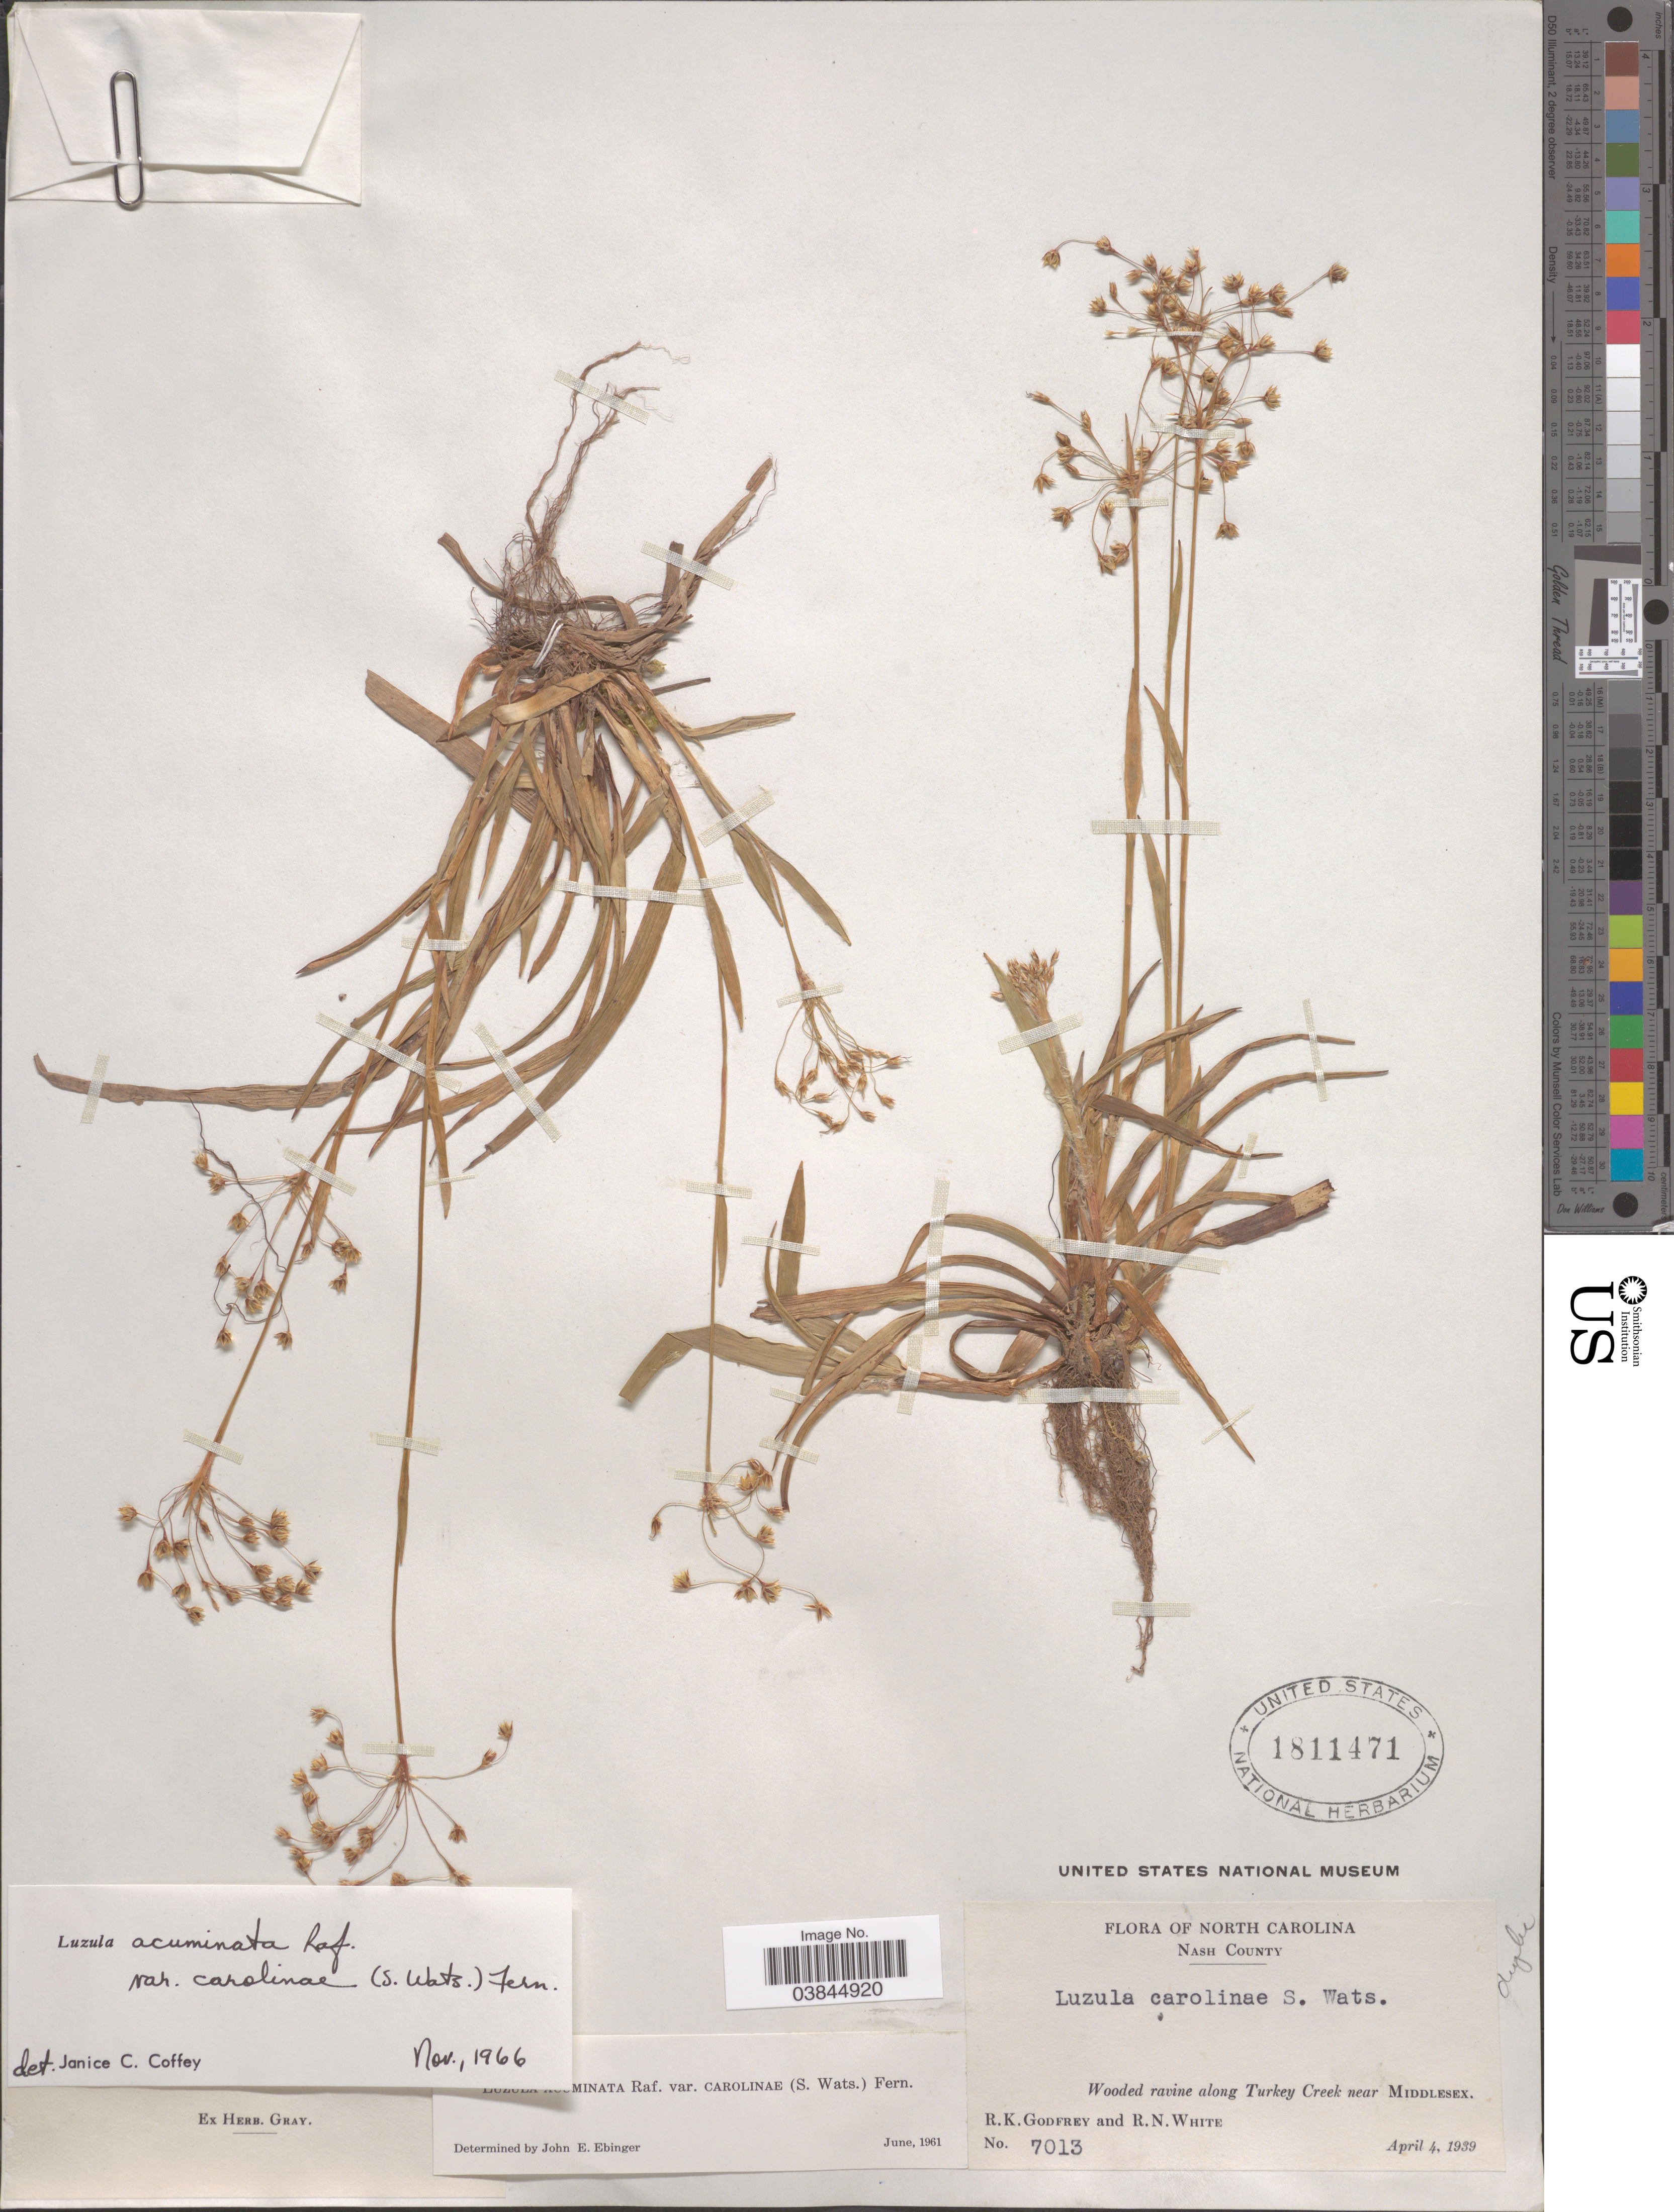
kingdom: Plantae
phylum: Tracheophyta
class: Liliopsida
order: Poales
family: Juncaceae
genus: Luzula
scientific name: Luzula acuminata var. carolinae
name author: (S. Watson) Fernald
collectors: R. K. Godfrey & R. N. White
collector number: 7013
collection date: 1939-04-04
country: United States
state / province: North Carolina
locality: Nash County. Along Turkey Creek near Middlesex.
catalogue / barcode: US 1811471